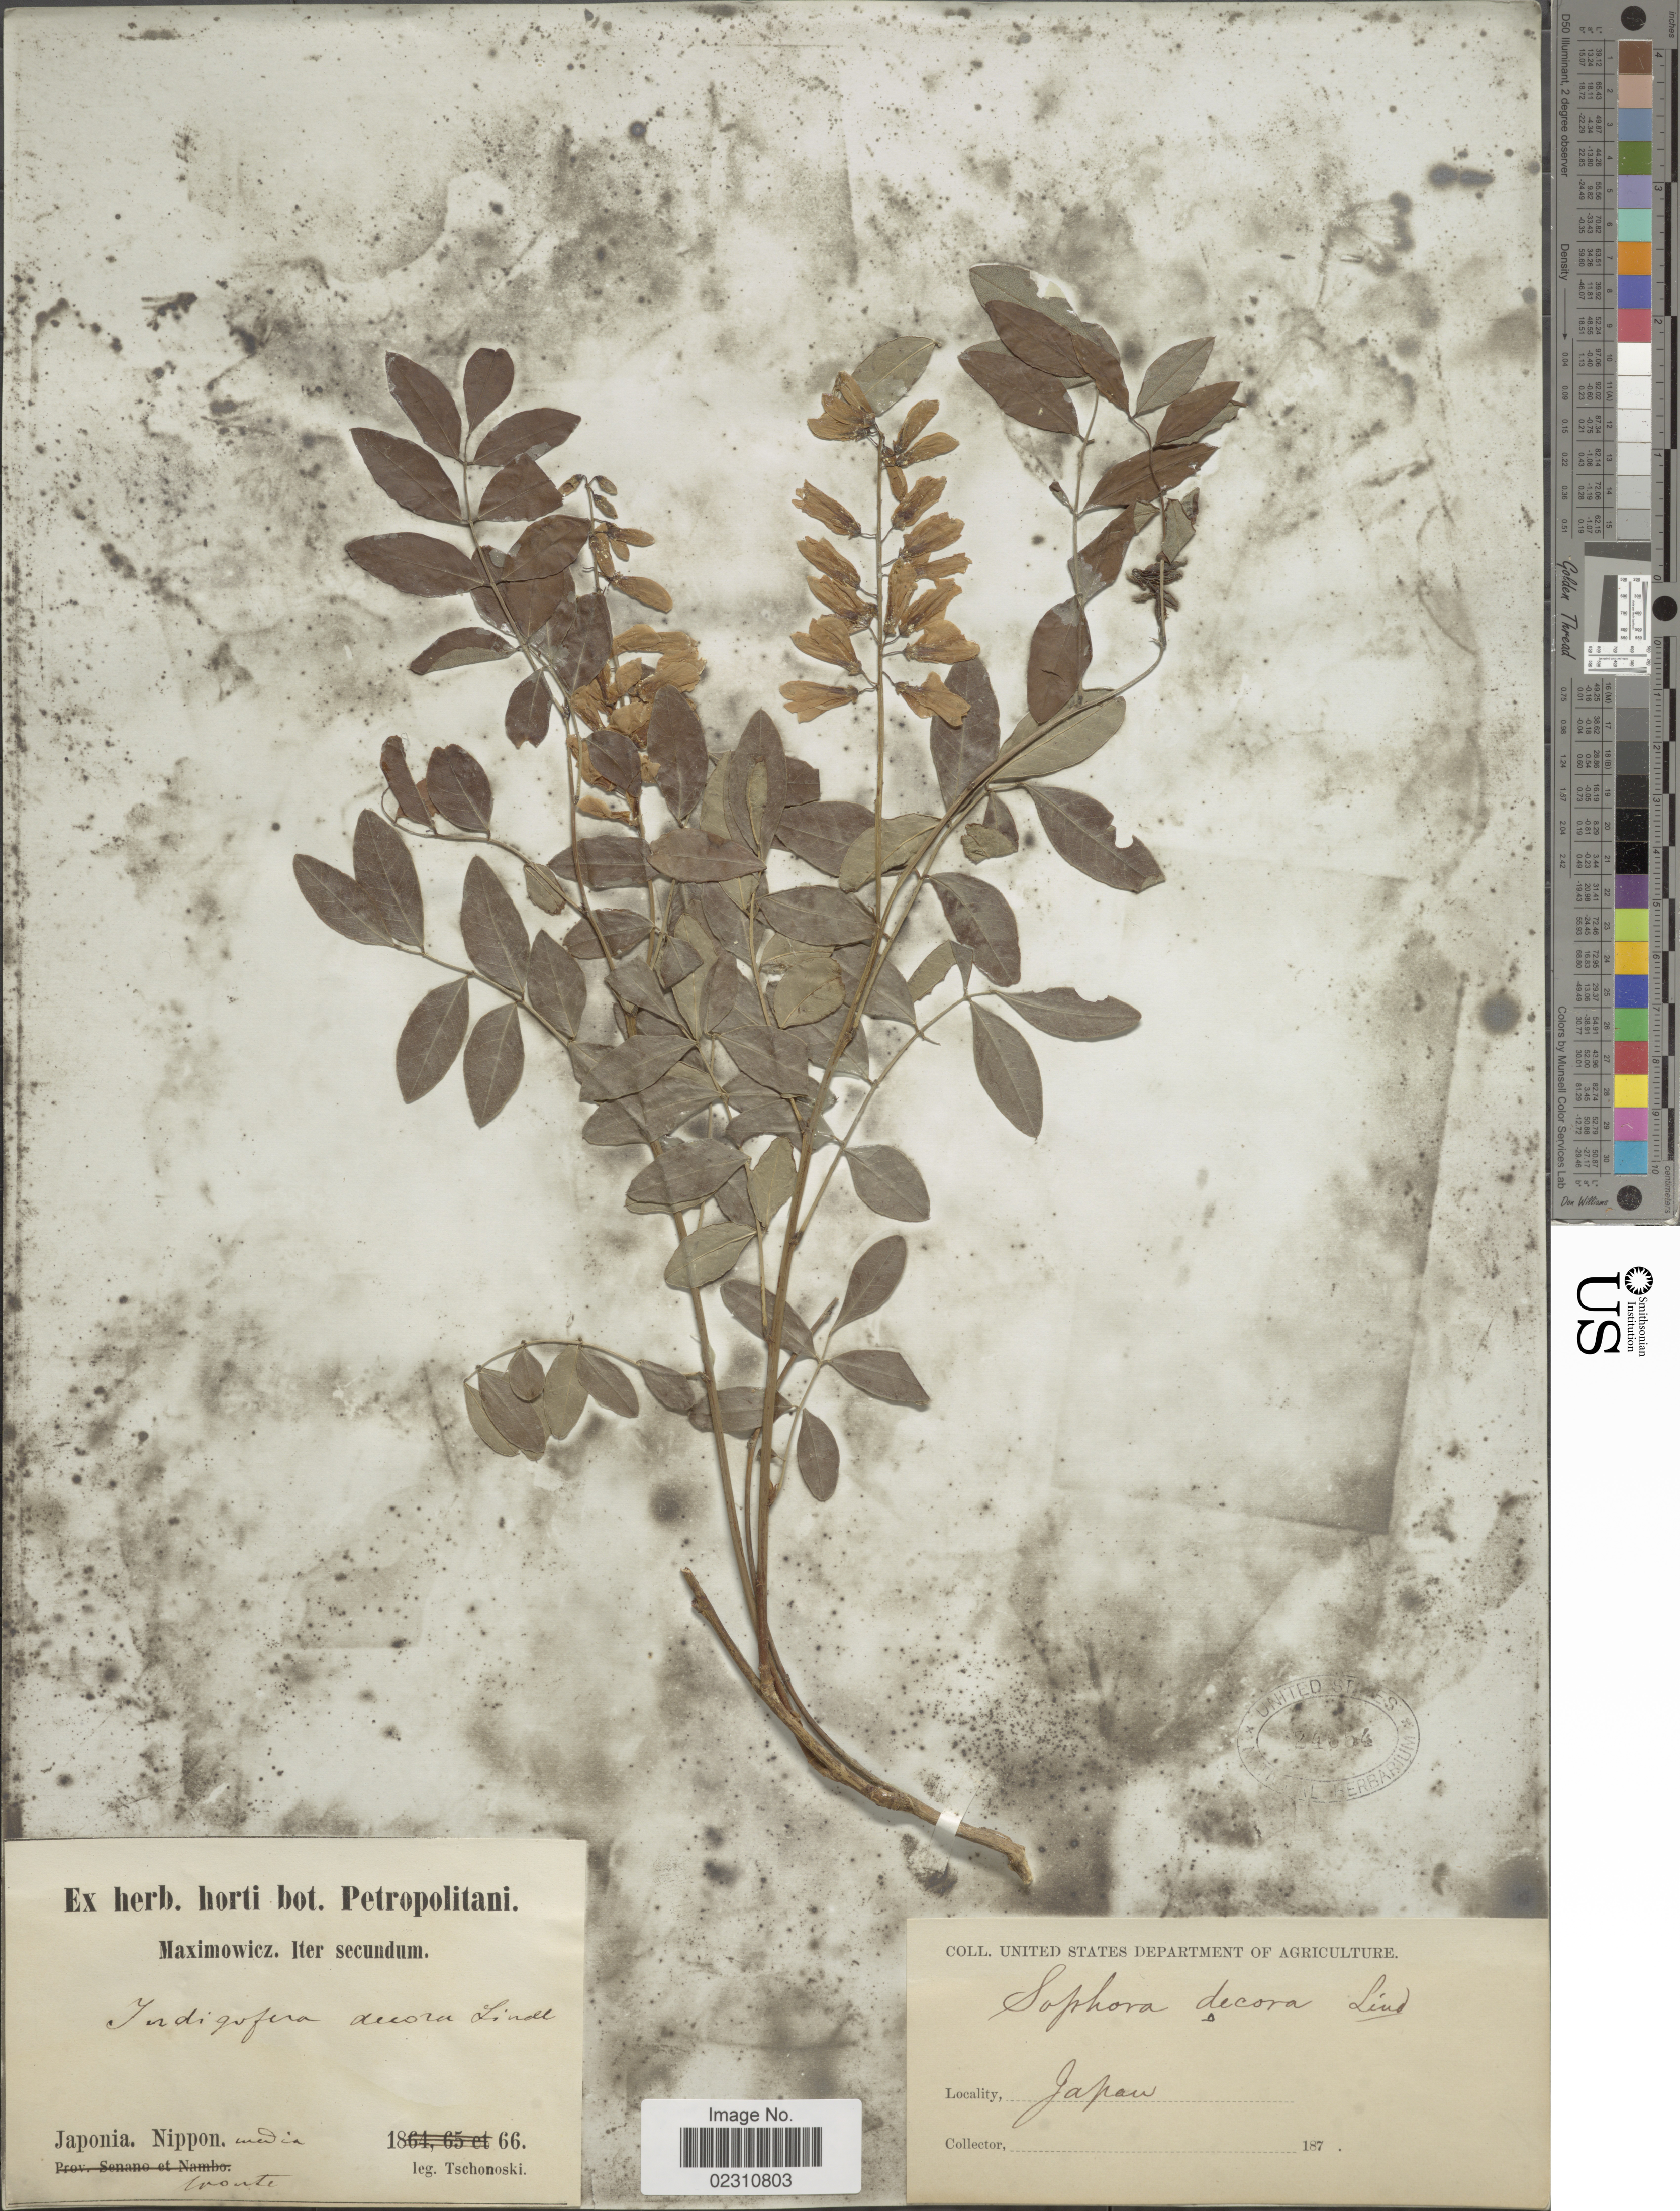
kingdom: Plantae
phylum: Tracheophyta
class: Magnoliopsida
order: Fabales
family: Fabaceae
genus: Indigofera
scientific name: Indigofera decora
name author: Lindl.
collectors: -. Tschonoski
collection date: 1866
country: Japan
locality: Japan, Nippon, Media. Monte.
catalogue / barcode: US 24354